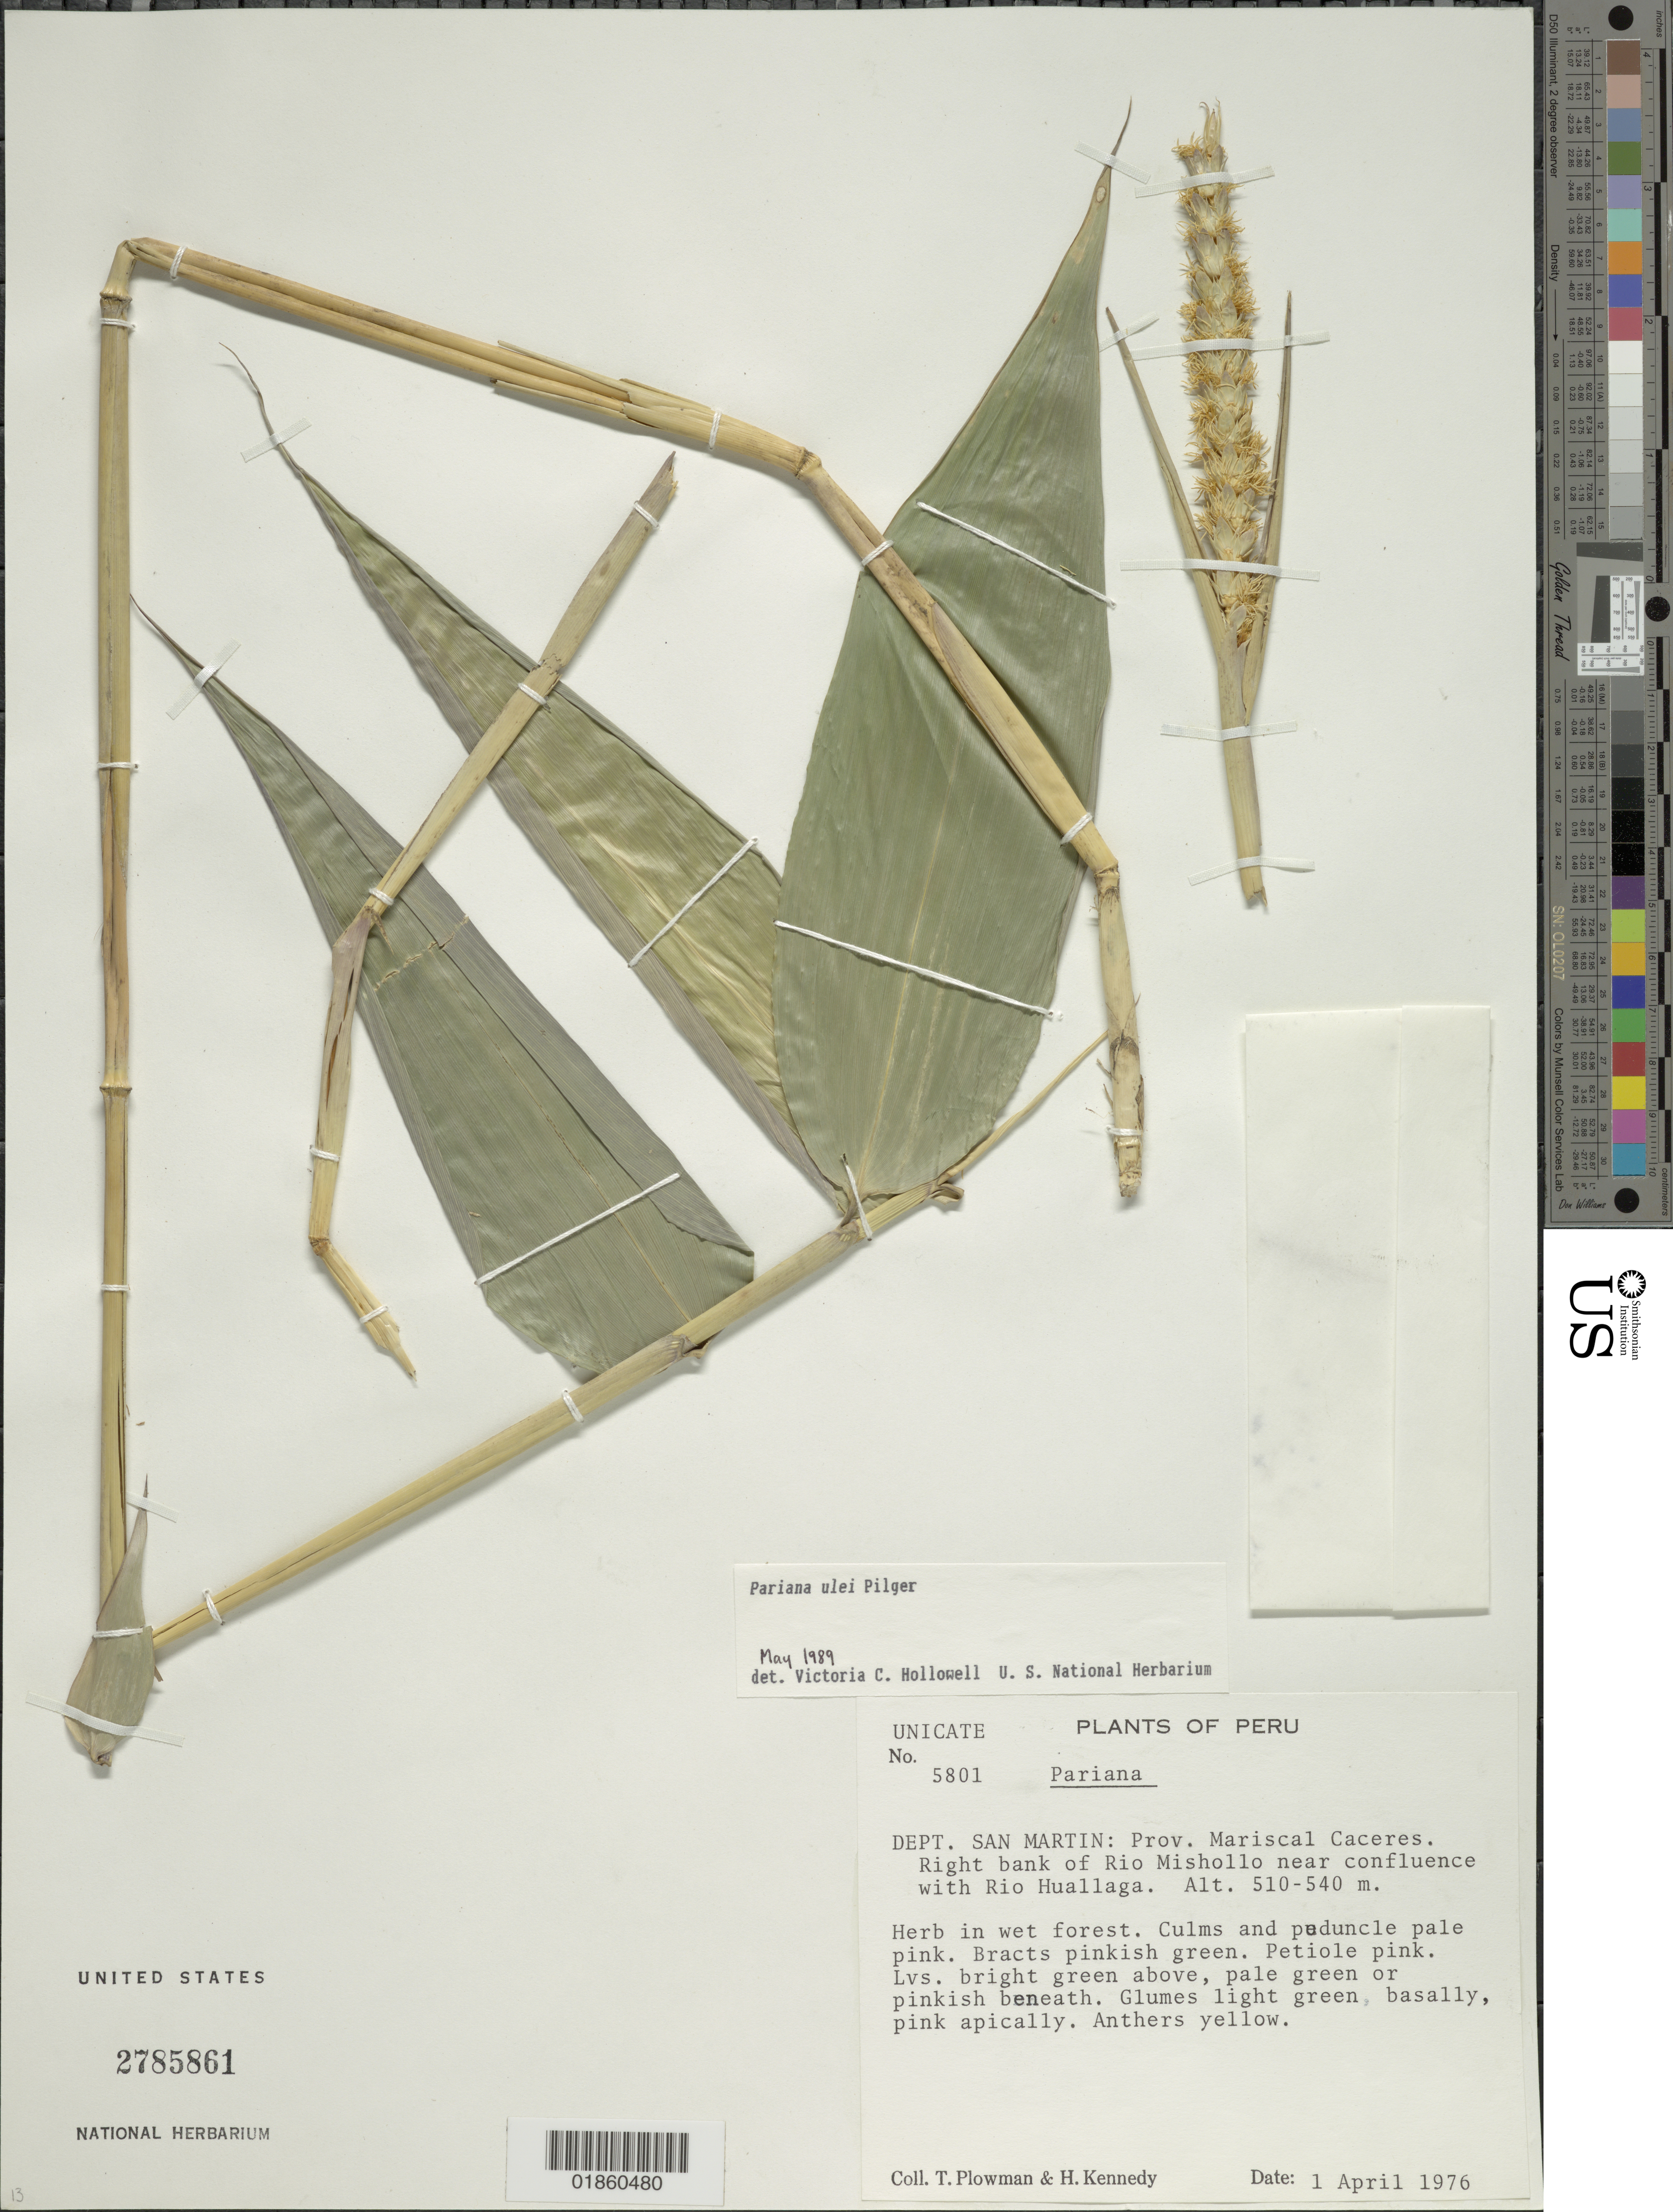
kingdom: Plantae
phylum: Tracheophyta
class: Liliopsida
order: Poales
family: Poaceae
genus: Pariana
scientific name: Pariana ulei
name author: Pilg.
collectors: T. Plowman & H. Kennedy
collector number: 5801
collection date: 1976-04-01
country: Peru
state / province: San Martín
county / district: Mariscal Cáceres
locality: Right bank of Rio Mishollo, near confluence with Rio Huallaga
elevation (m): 510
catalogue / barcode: US 2785861